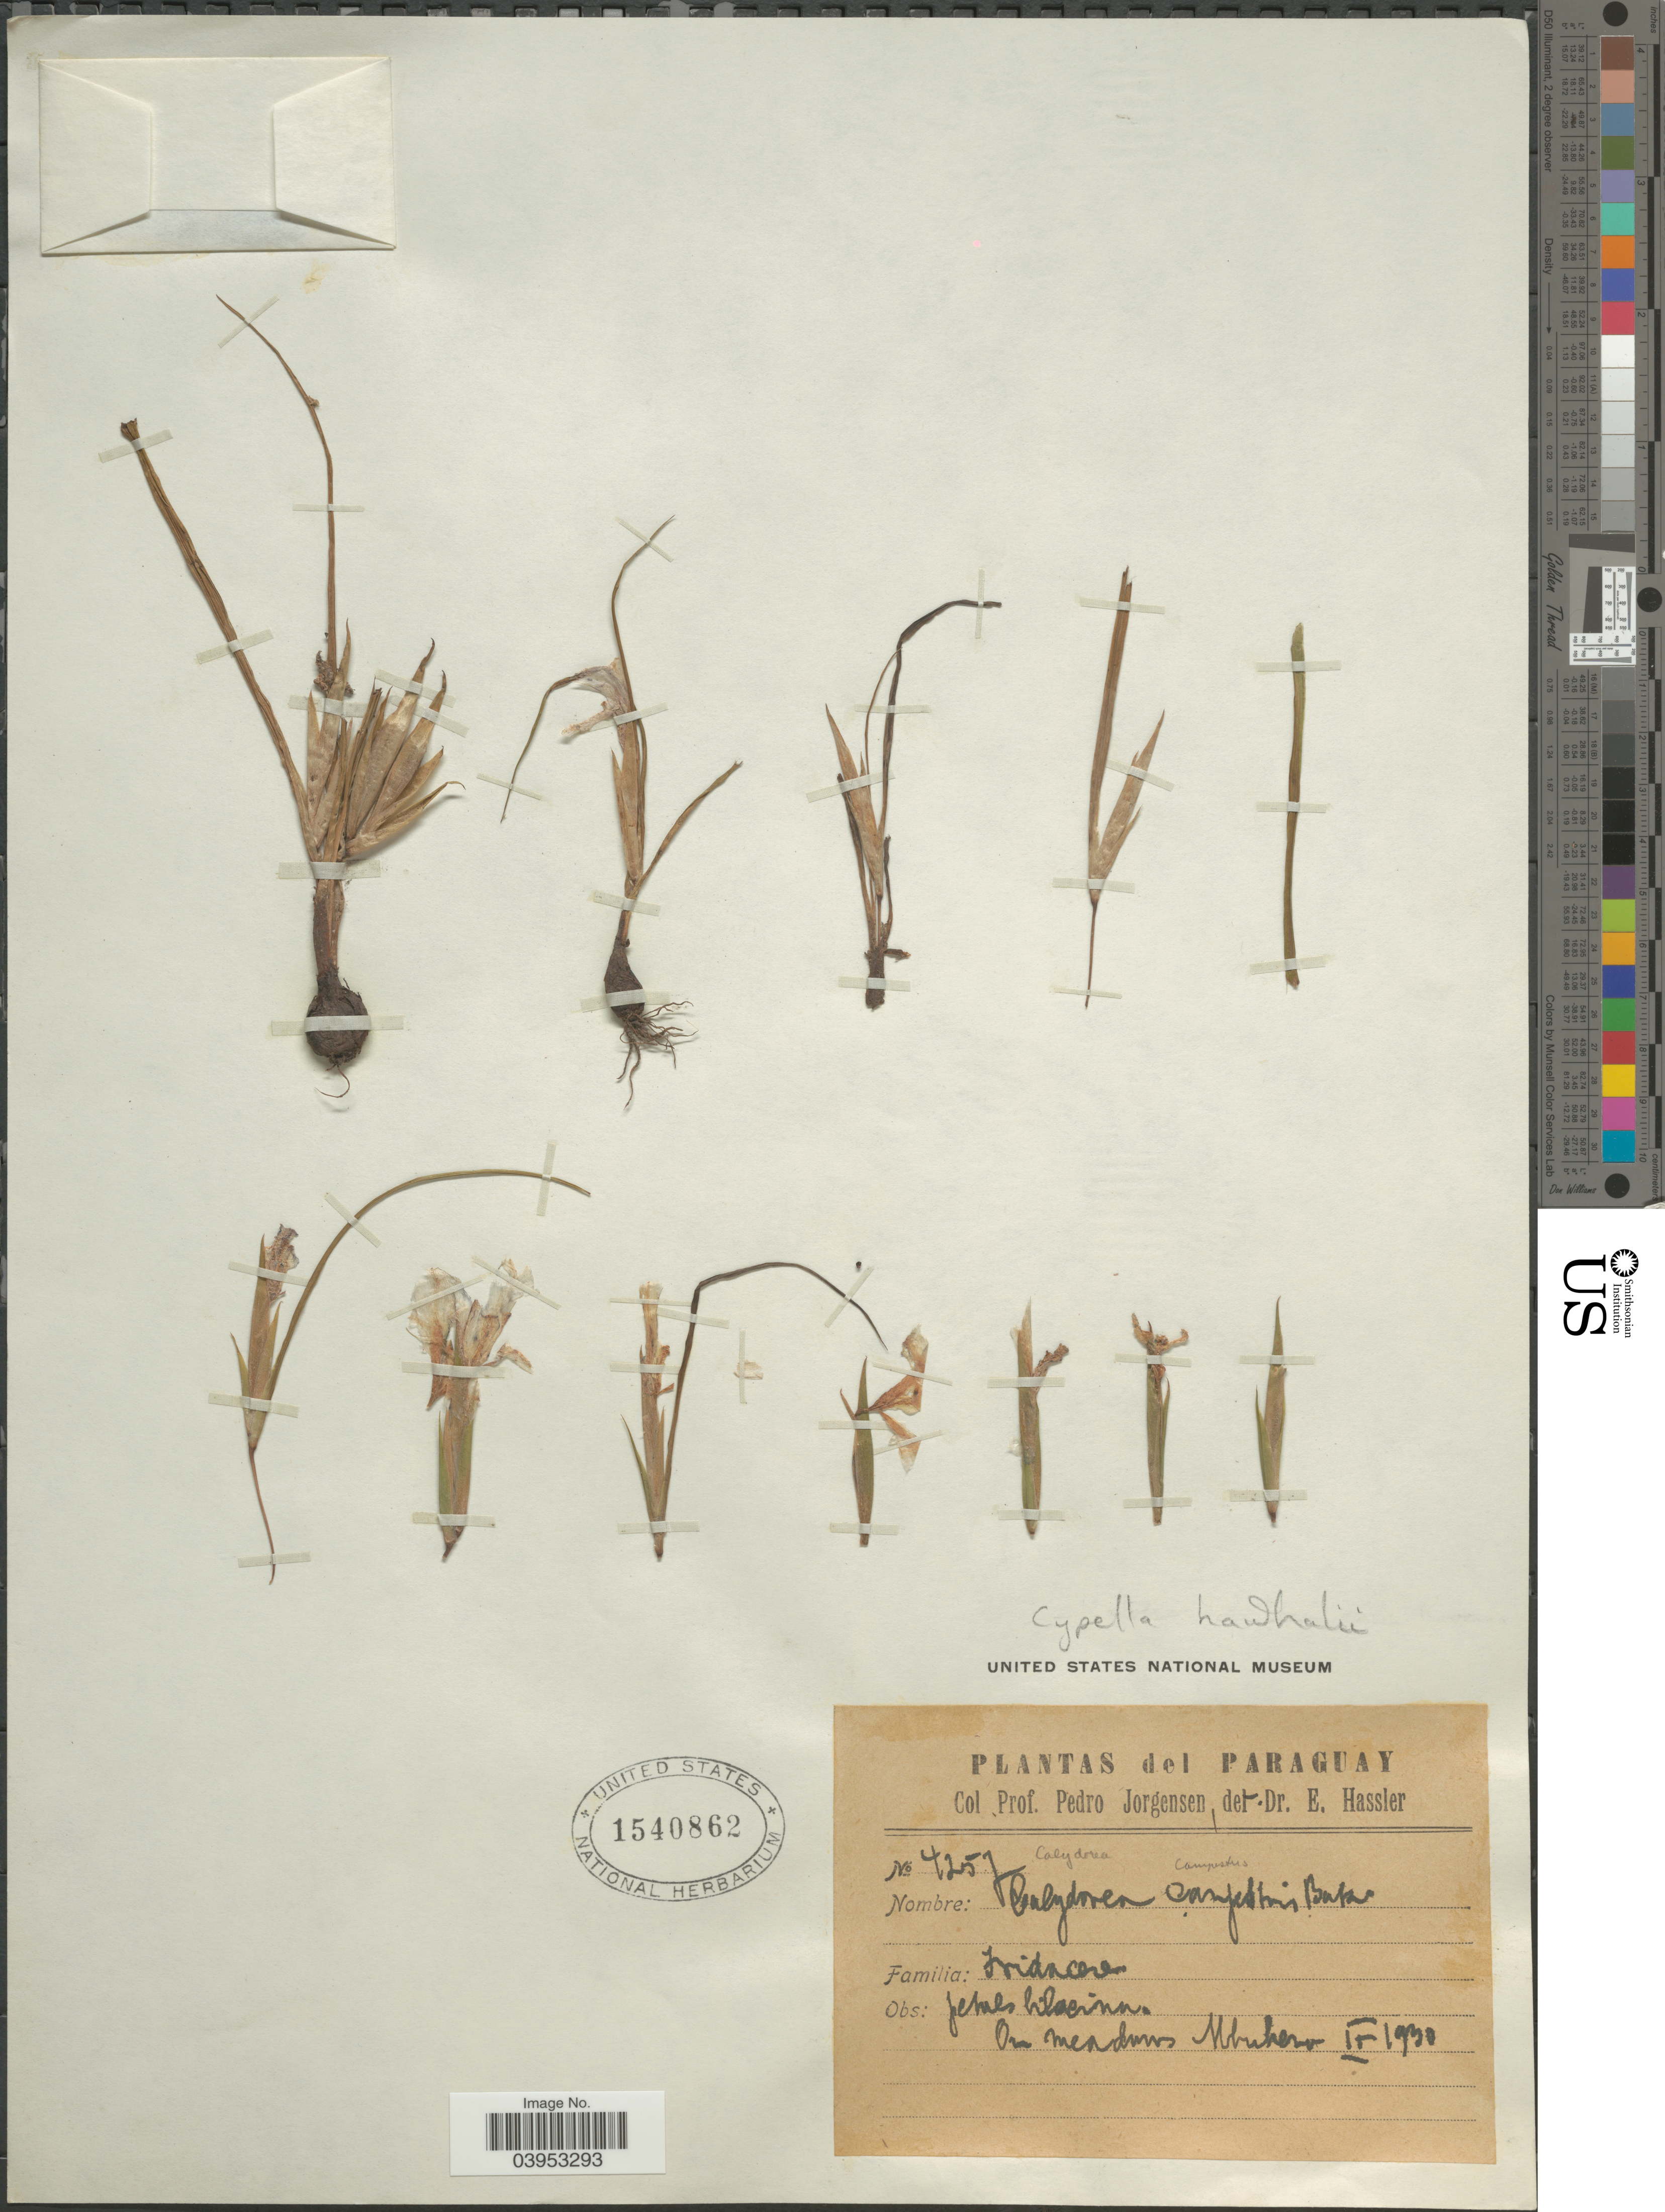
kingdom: Plantae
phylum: Tracheophyta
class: Liliopsida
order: Asparagales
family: Iridaceae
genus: Cypella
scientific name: Cypella hauthalii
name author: (Kuntze) R.C. Foster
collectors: P. Jörgensen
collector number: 4257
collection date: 1930-09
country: Paraguay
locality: On meadows Mburero.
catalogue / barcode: US 1540862